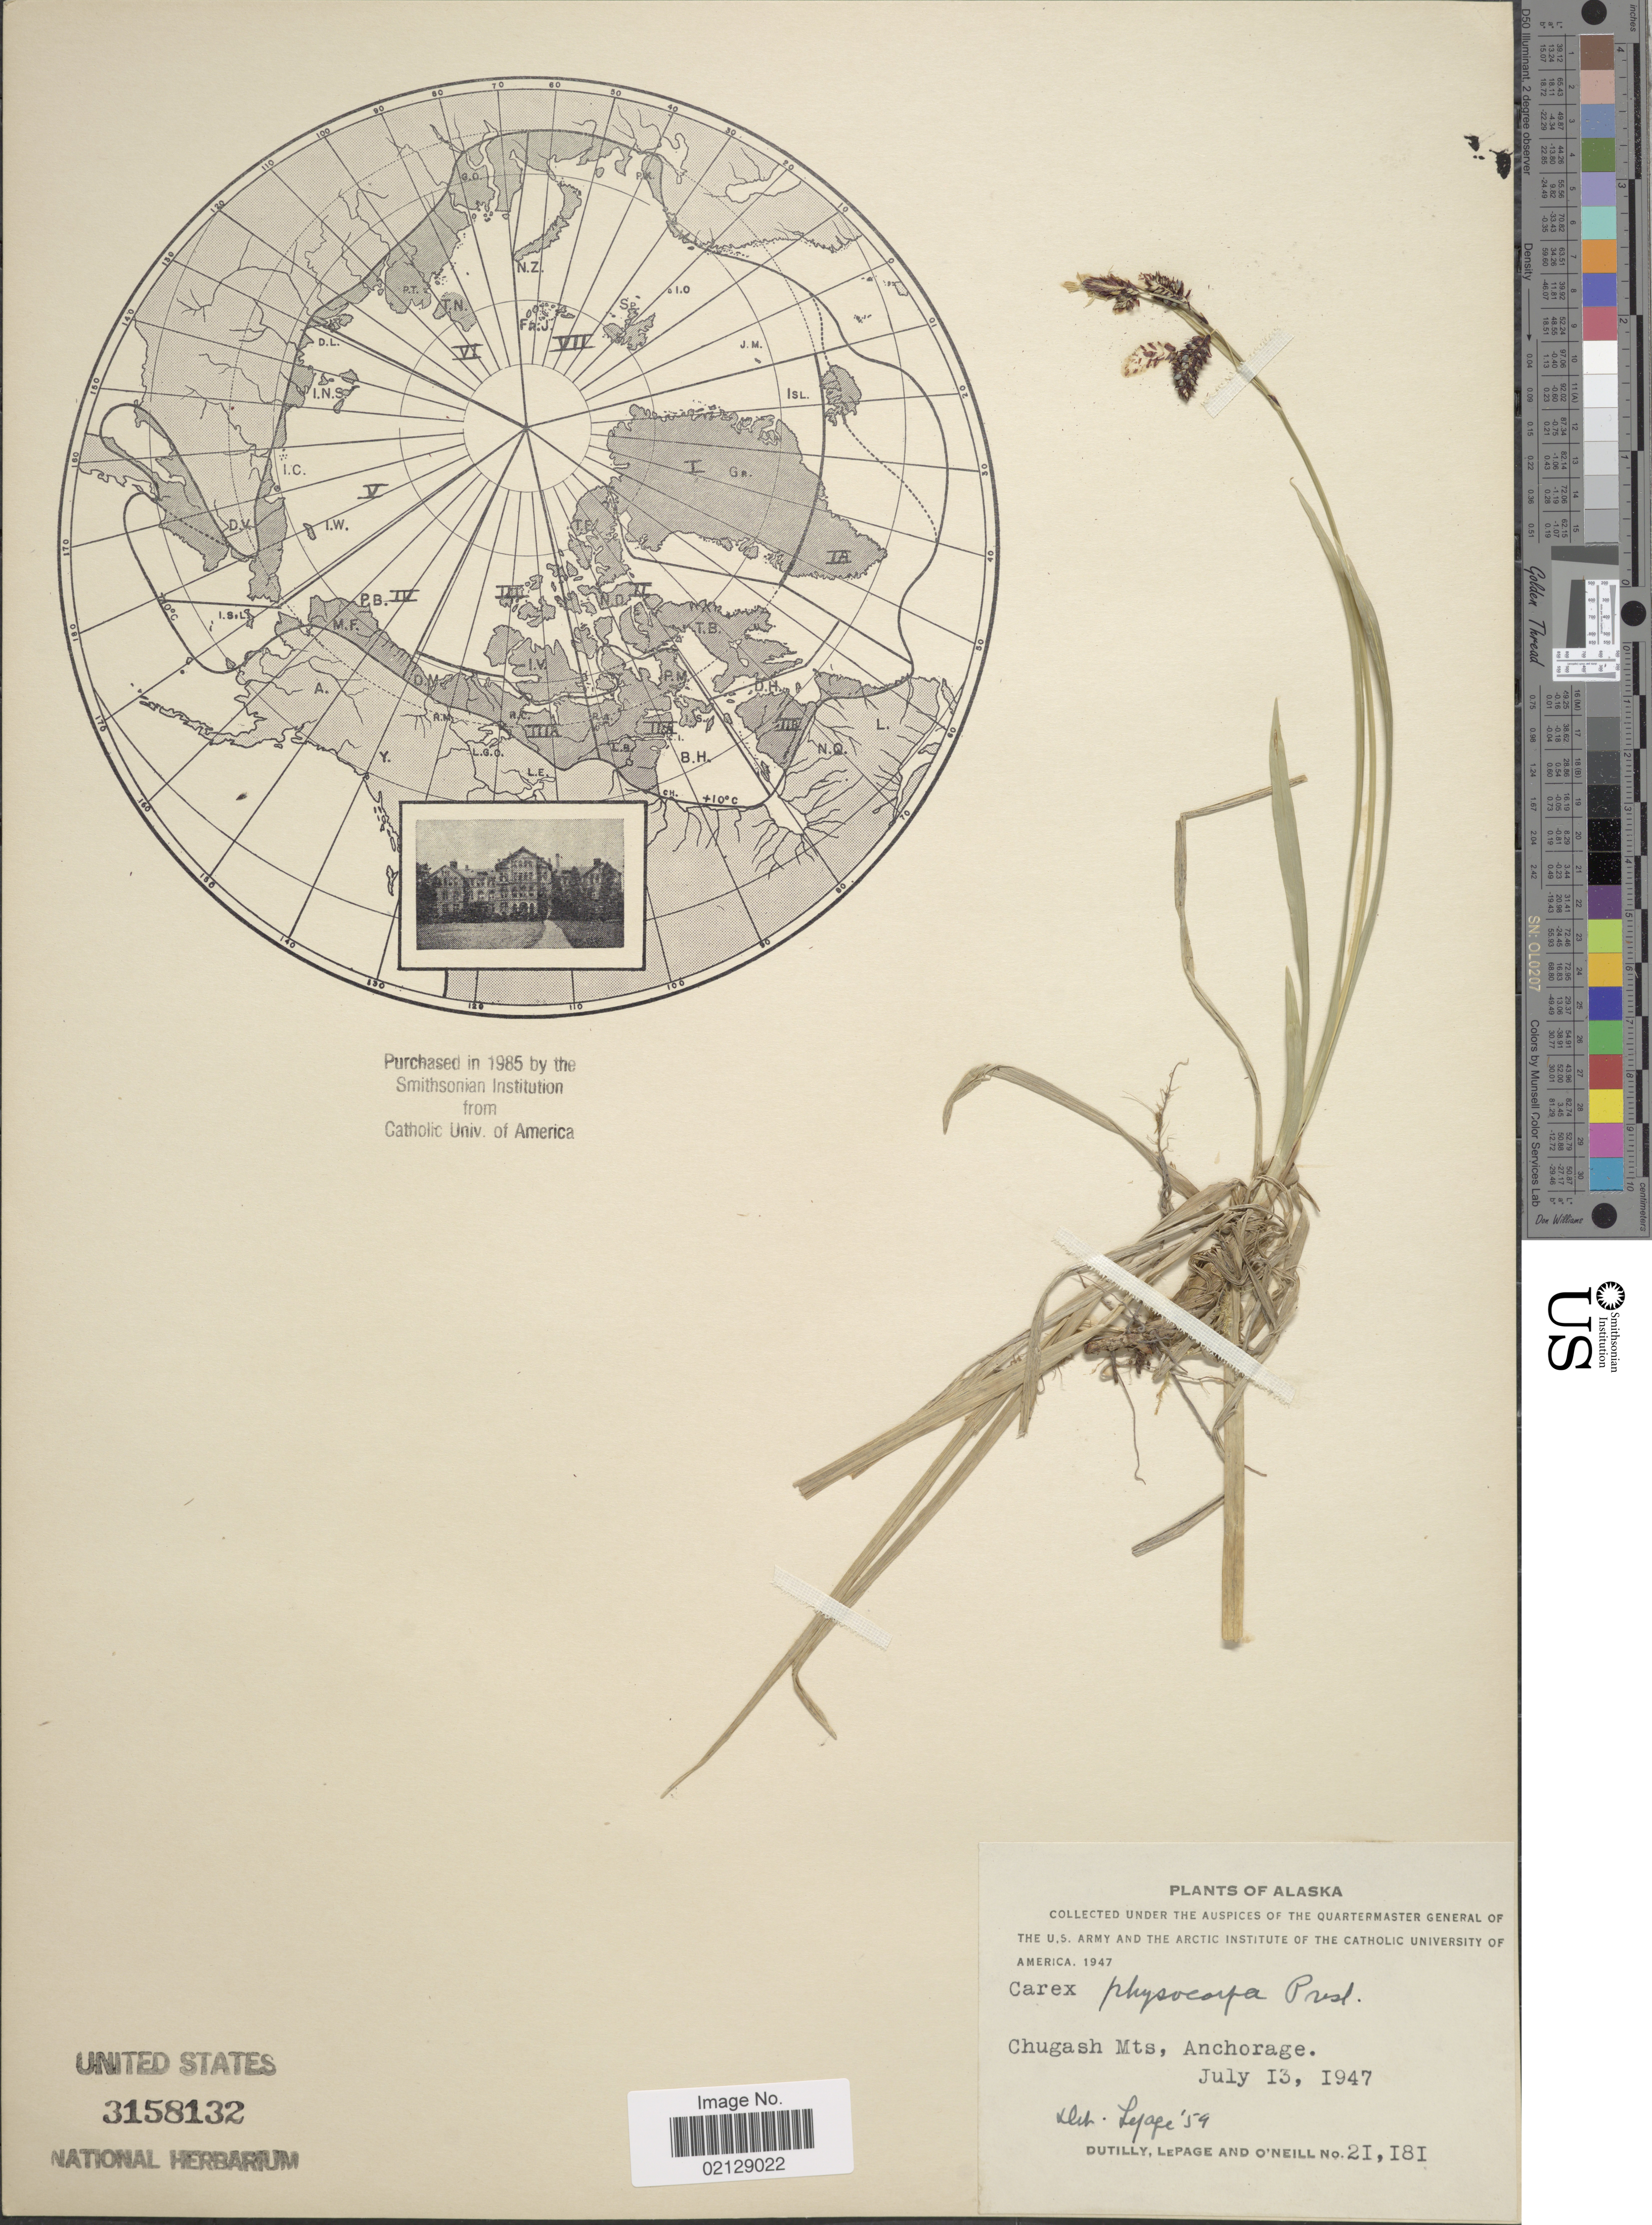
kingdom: Plantae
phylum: Tracheophyta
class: Liliopsida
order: Poales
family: Cyperaceae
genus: Carex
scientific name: Carex saxatilis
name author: L.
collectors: -. Dutilly, -. LePage & O' Neill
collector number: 21181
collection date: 1947-07-13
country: United States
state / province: Alaska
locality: Chugash Mts., Anchorage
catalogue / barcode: US 3158132